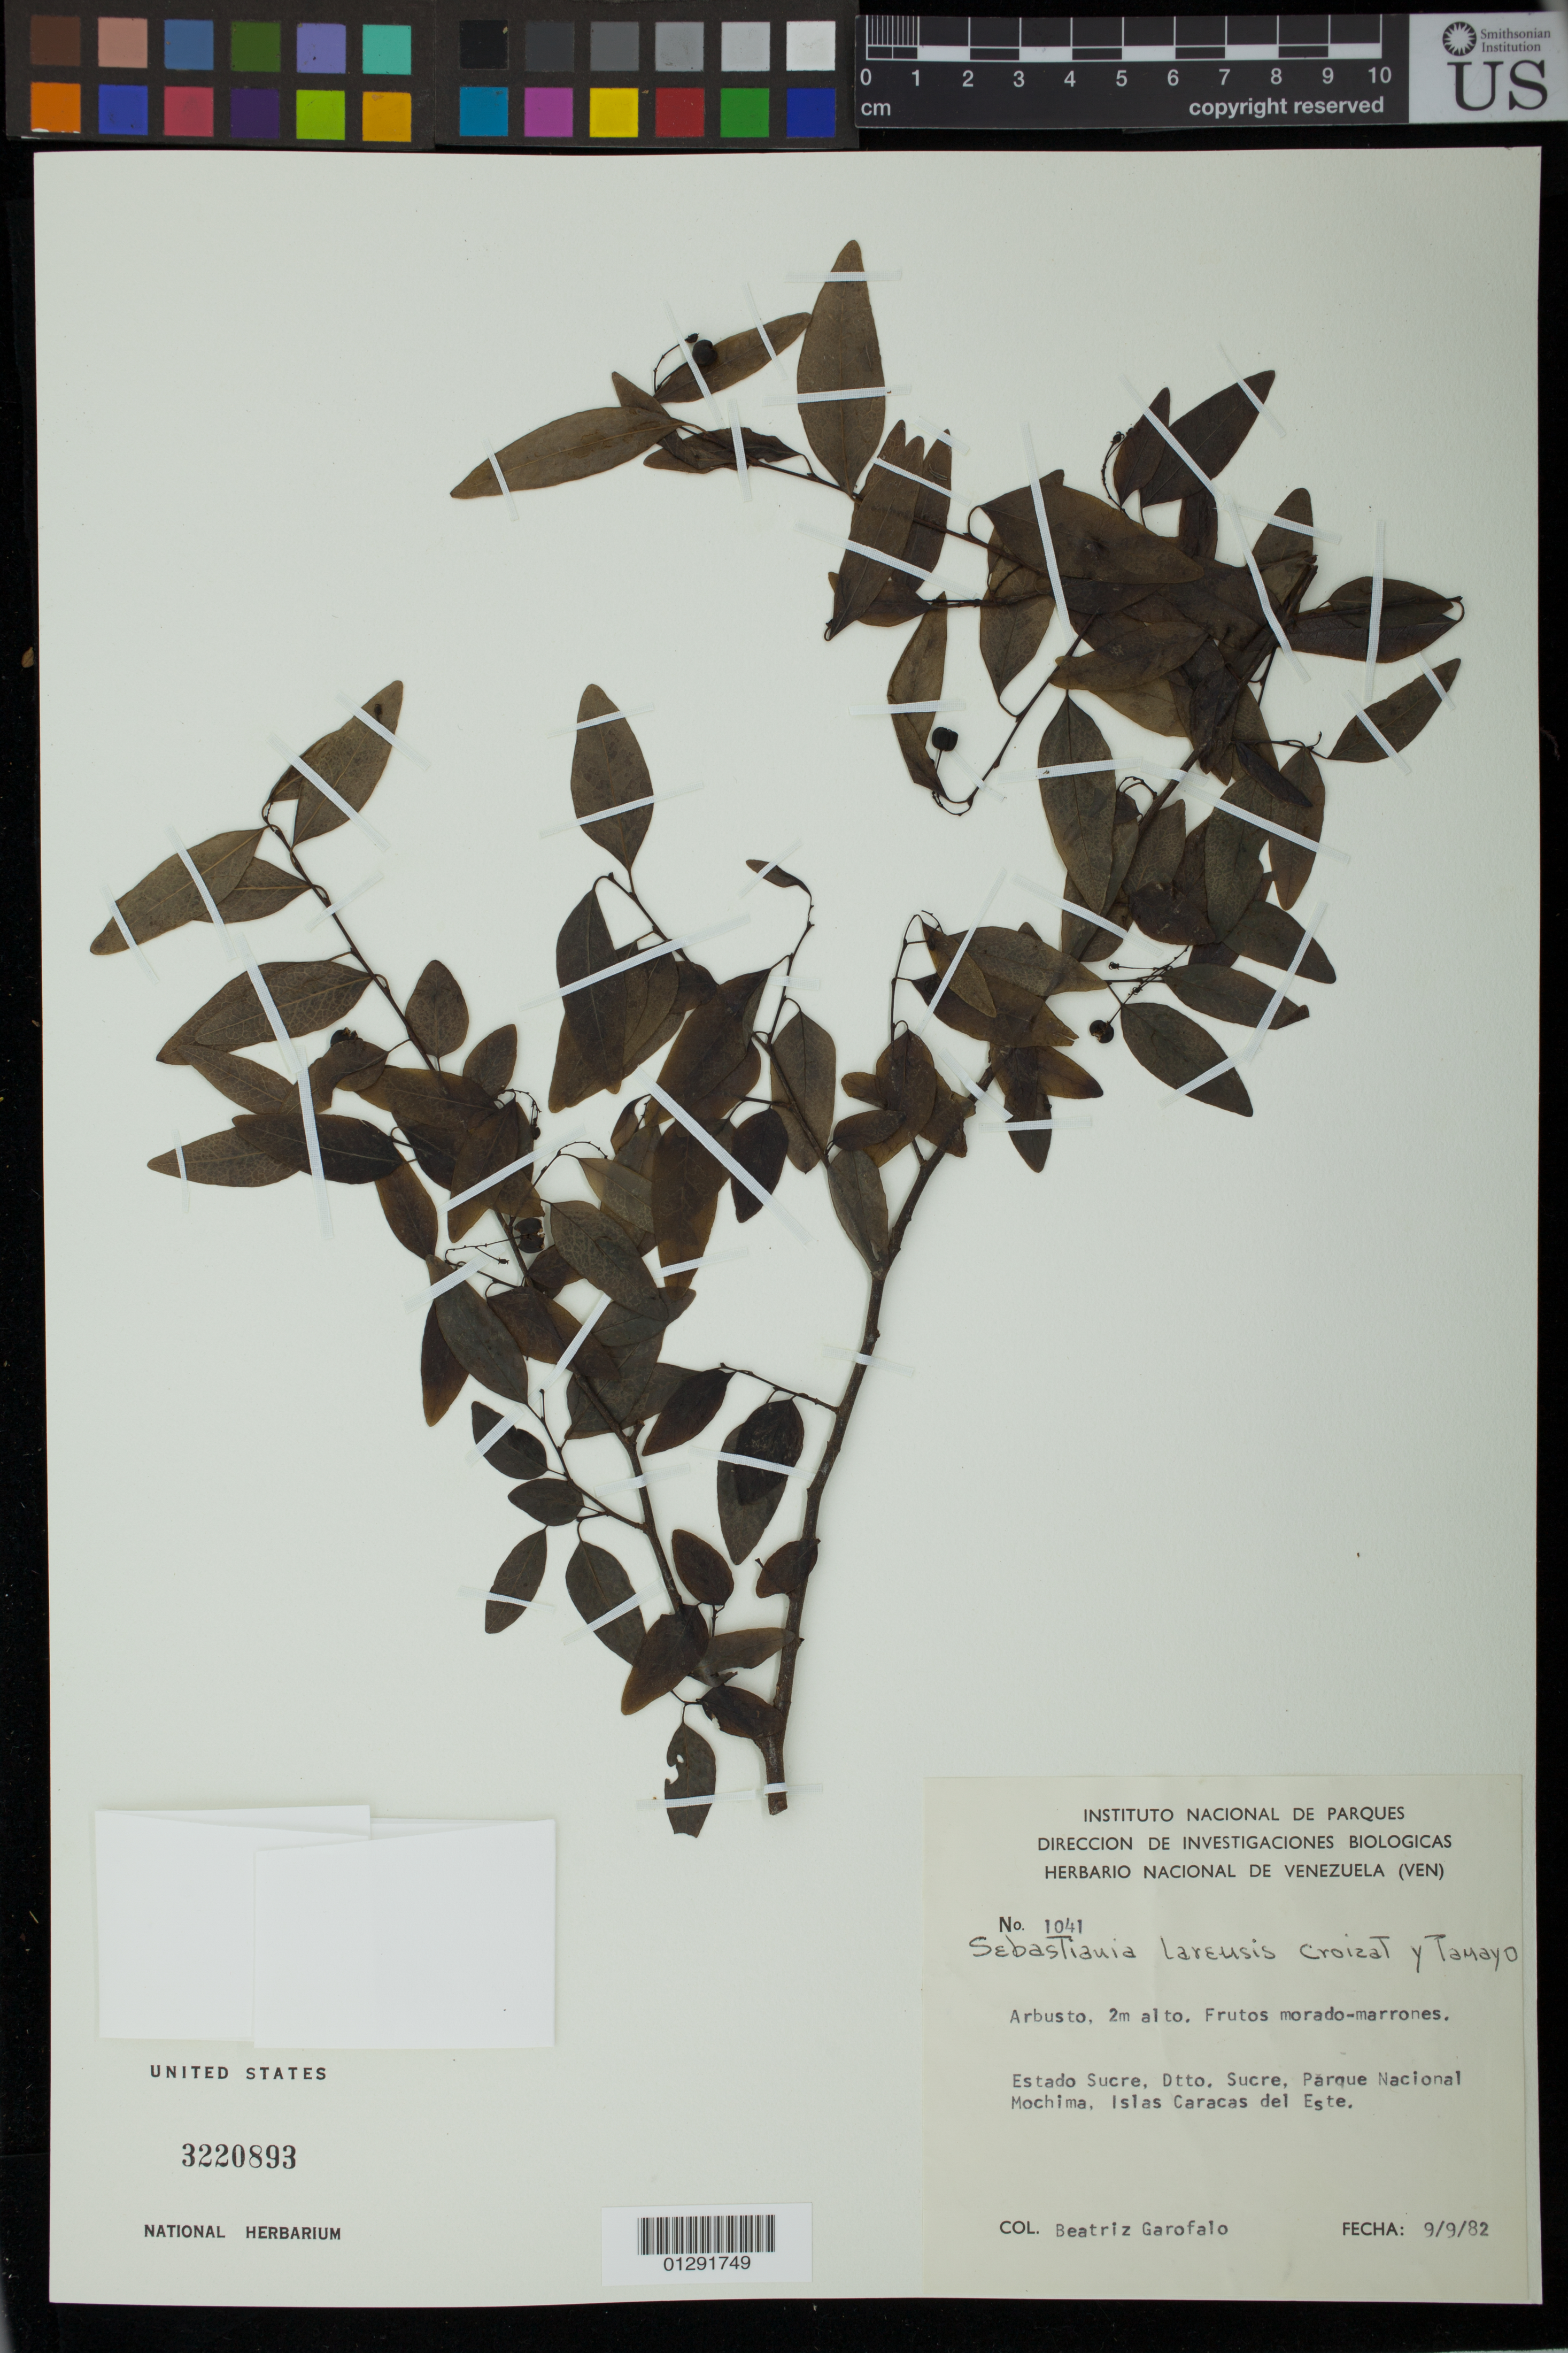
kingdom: Plantae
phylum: Tracheophyta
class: Magnoliopsida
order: Malpighiales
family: Euphorbiaceae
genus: Sebastiania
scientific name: Sebastiania larensis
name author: Croizat & Tamayo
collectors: B. Garofalo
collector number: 1041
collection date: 1982-09-09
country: Venezuela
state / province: Sucre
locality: Parque Nacional Mocima, Islas Caracas de Este.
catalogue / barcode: US 3220893